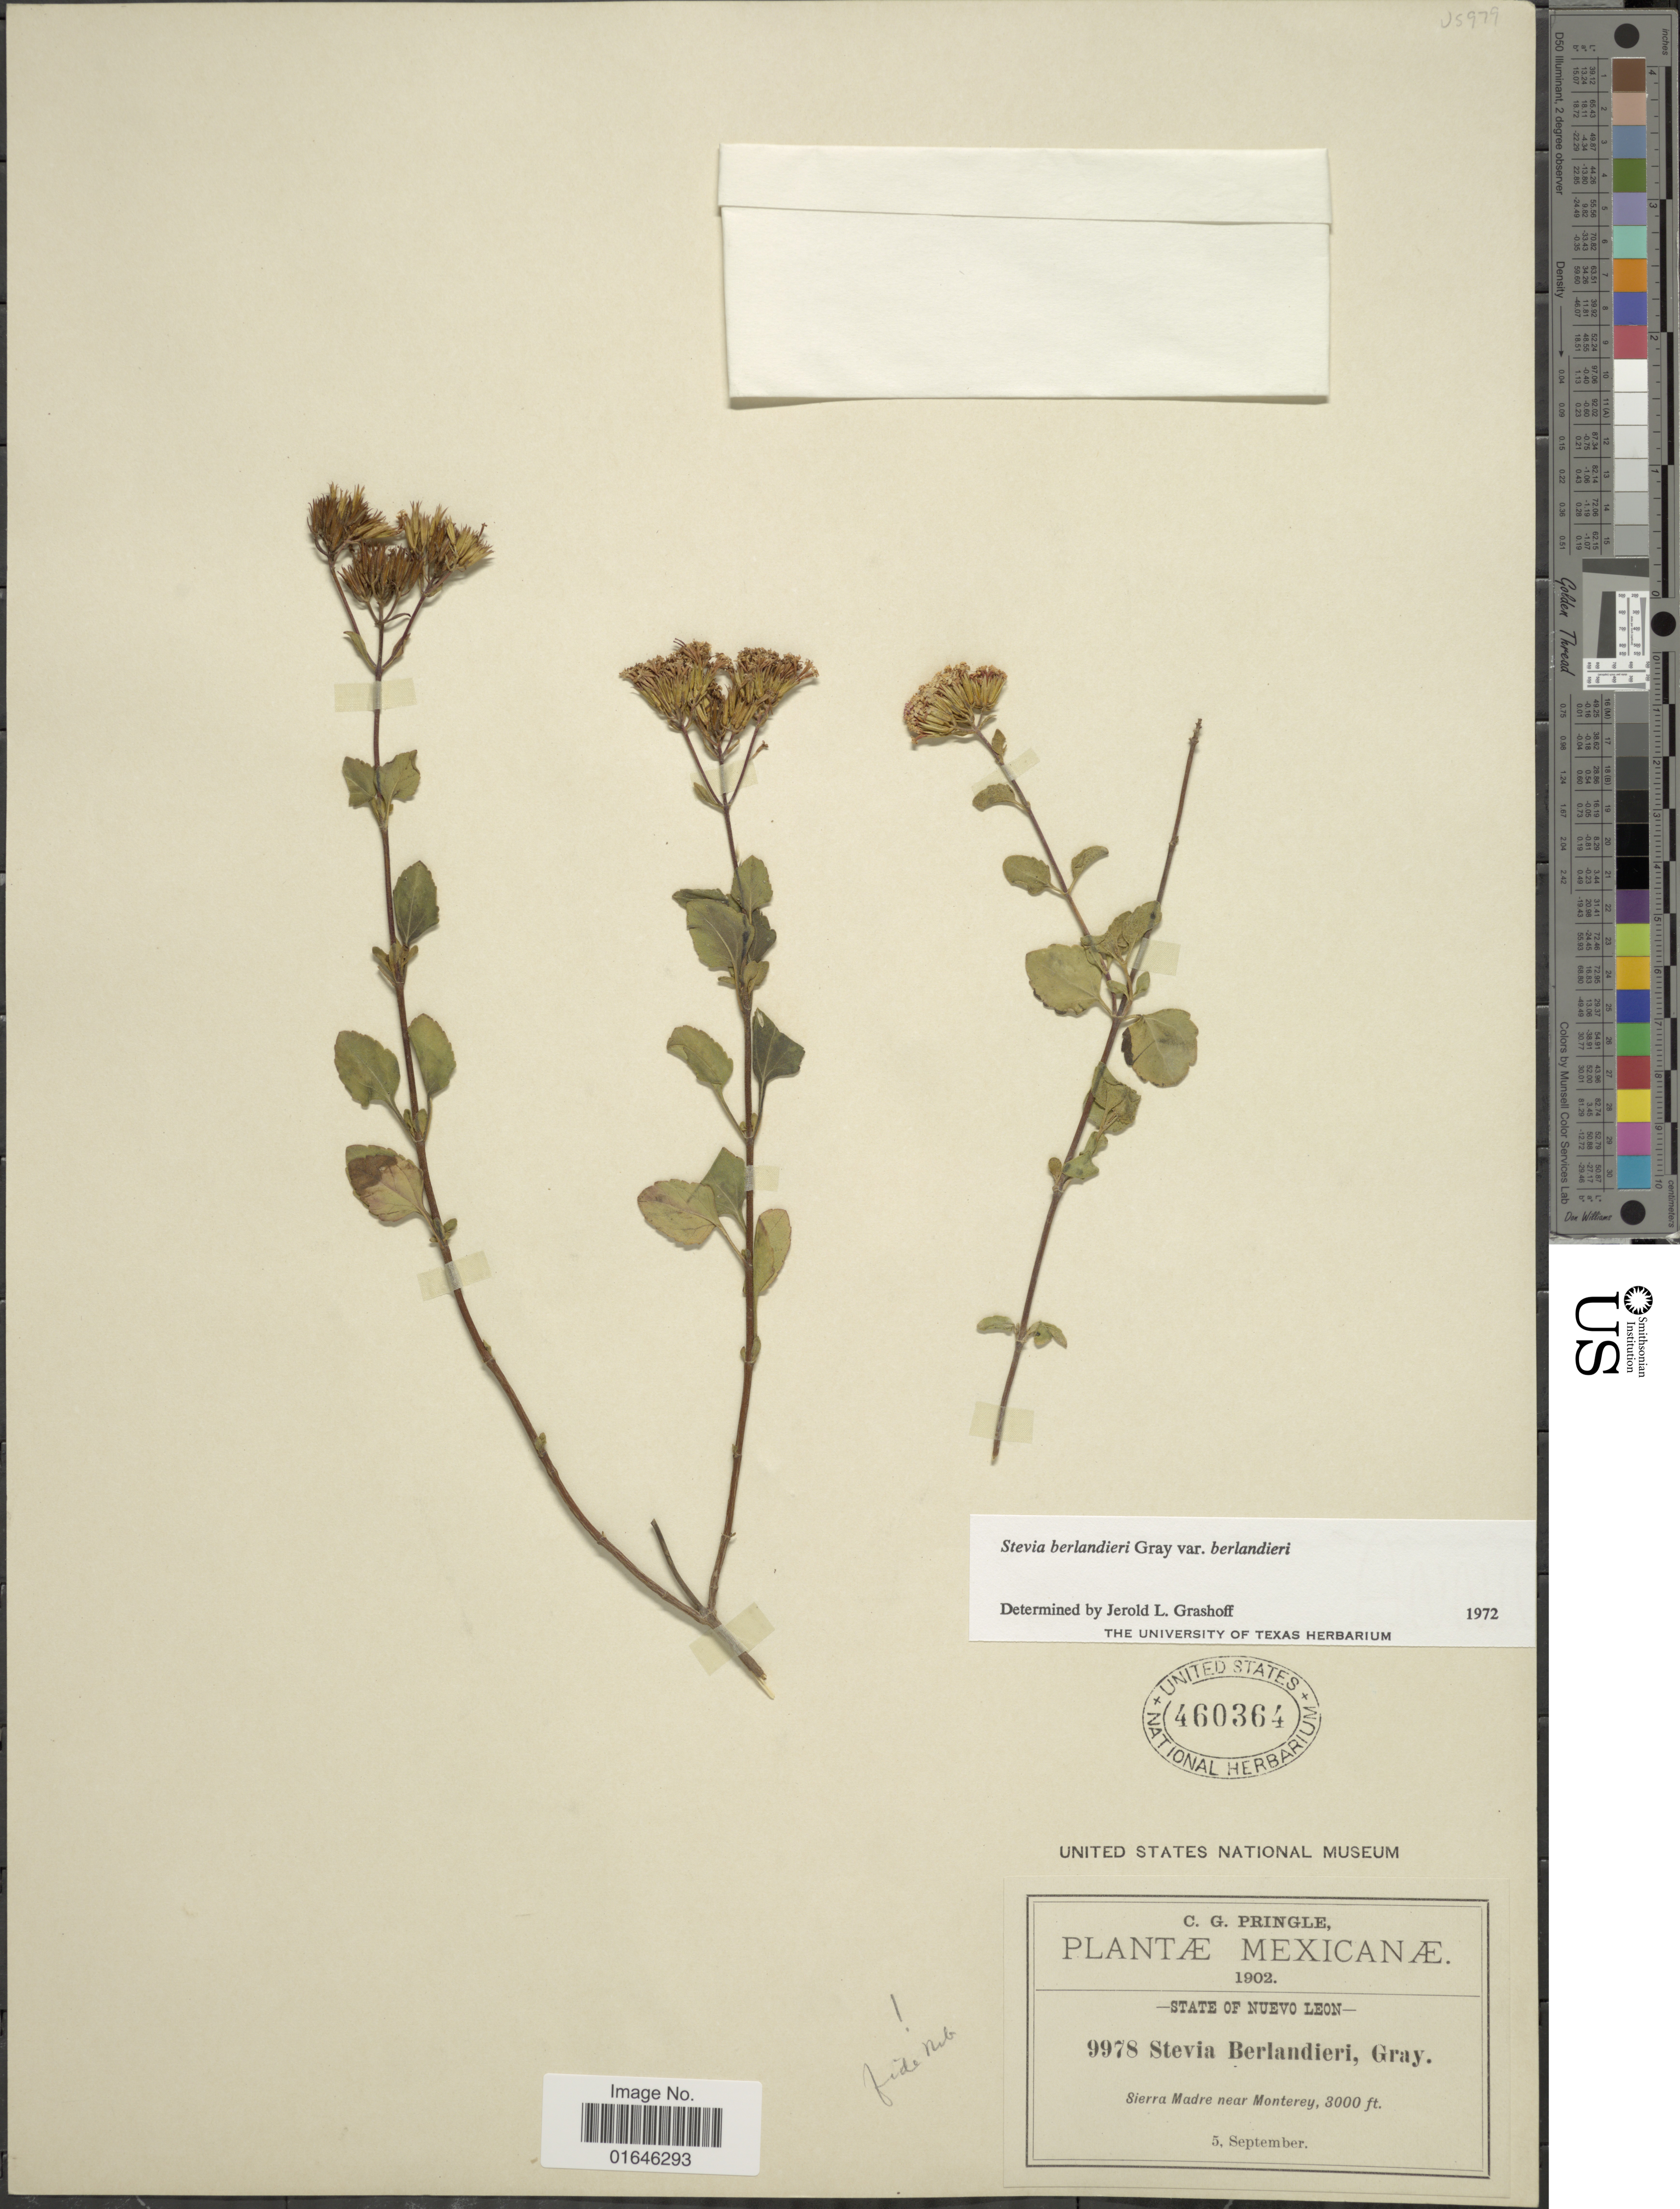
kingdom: Plantae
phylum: Tracheophyta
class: Magnoliopsida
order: Asterales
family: Asteraceae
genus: Stevia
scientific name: Stevia berlandieri var. berlandieri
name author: A. Gray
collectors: C. G. Pringle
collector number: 9978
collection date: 1902-09-05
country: Mexico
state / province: Nuevo León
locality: Sierra Madre near Monterey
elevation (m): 914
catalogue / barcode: US 460364